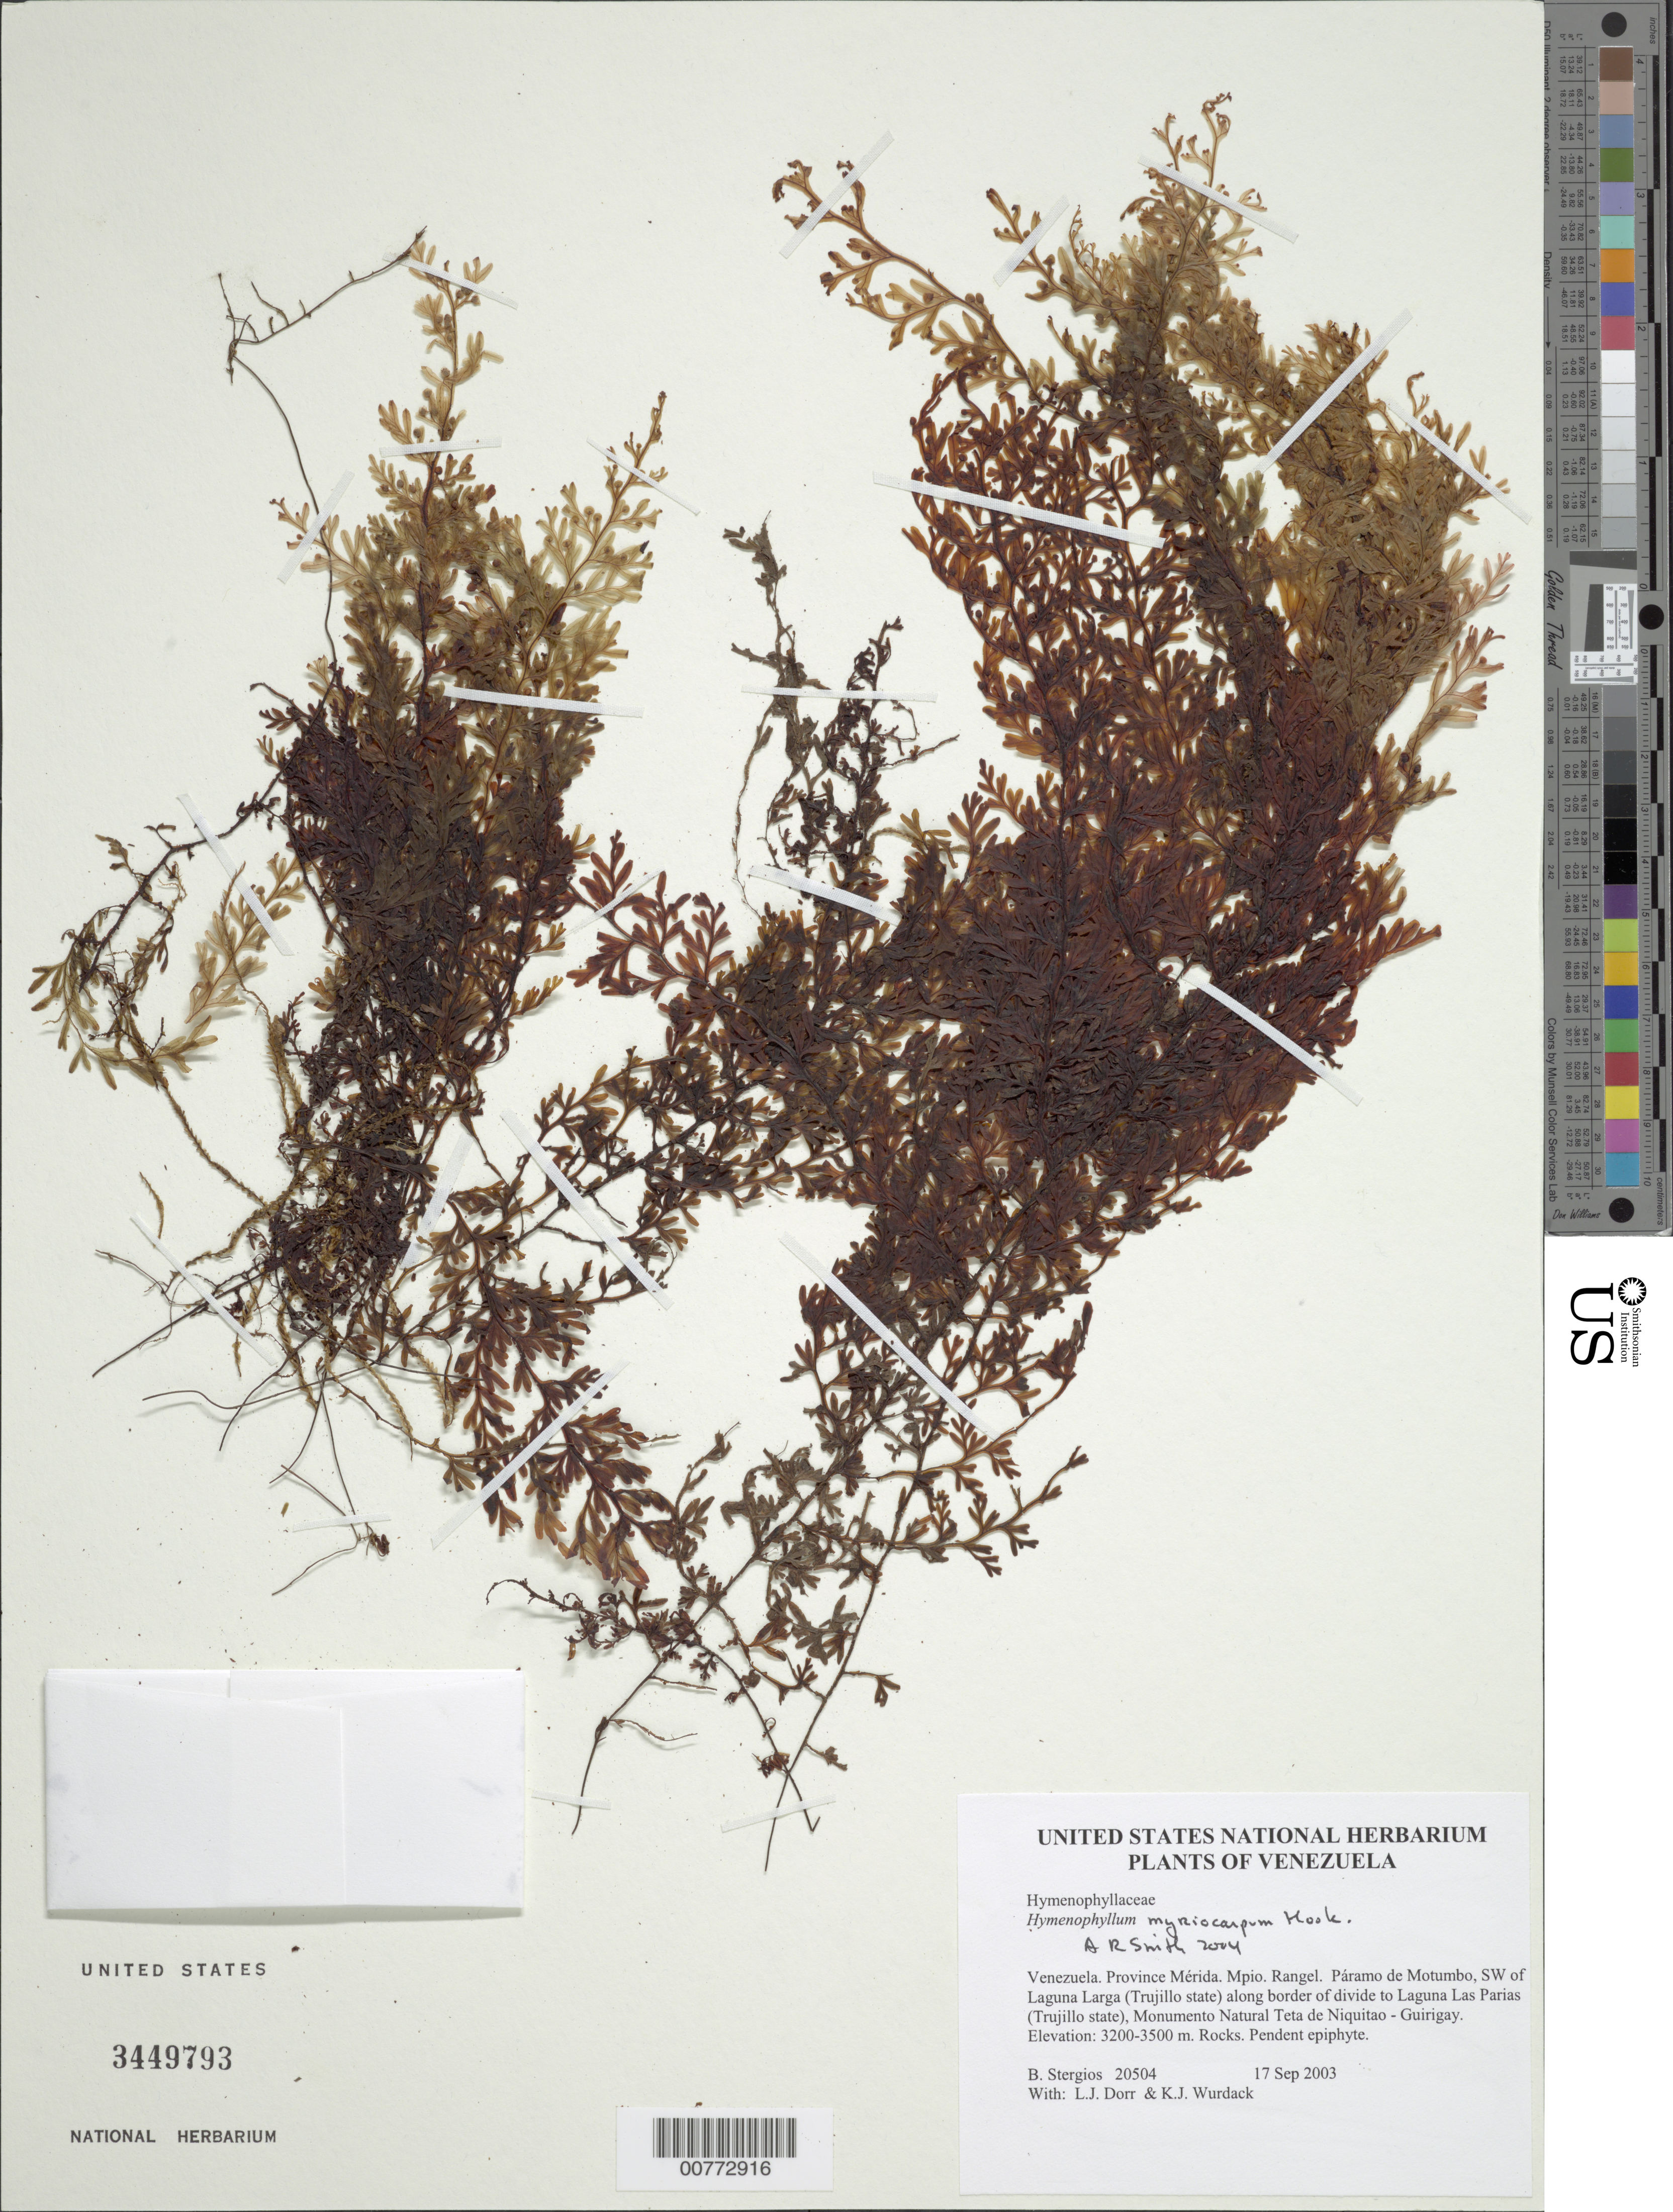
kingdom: Plantae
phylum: Tracheophyta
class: Polypodiopsida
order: Hymenophyllales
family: Hymenophyllaceae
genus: Hymenophyllum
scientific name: Hymenophyllum myriocarpum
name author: Hook.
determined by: Smith, Alan R., (UC)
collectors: B. G. Stergios, L. J. Dorr & K. Wurdack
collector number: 20504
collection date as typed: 17 Sep 2003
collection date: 2003-09-17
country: Venezuela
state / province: Mérida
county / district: Rangel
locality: Páramo de Motumbo, NW of Laguna Larga (Trujillo state), Monumento Natural Teta de Niquitao - Guirigay.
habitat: Rocks.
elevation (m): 3200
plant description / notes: PORT, US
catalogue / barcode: US 3449793